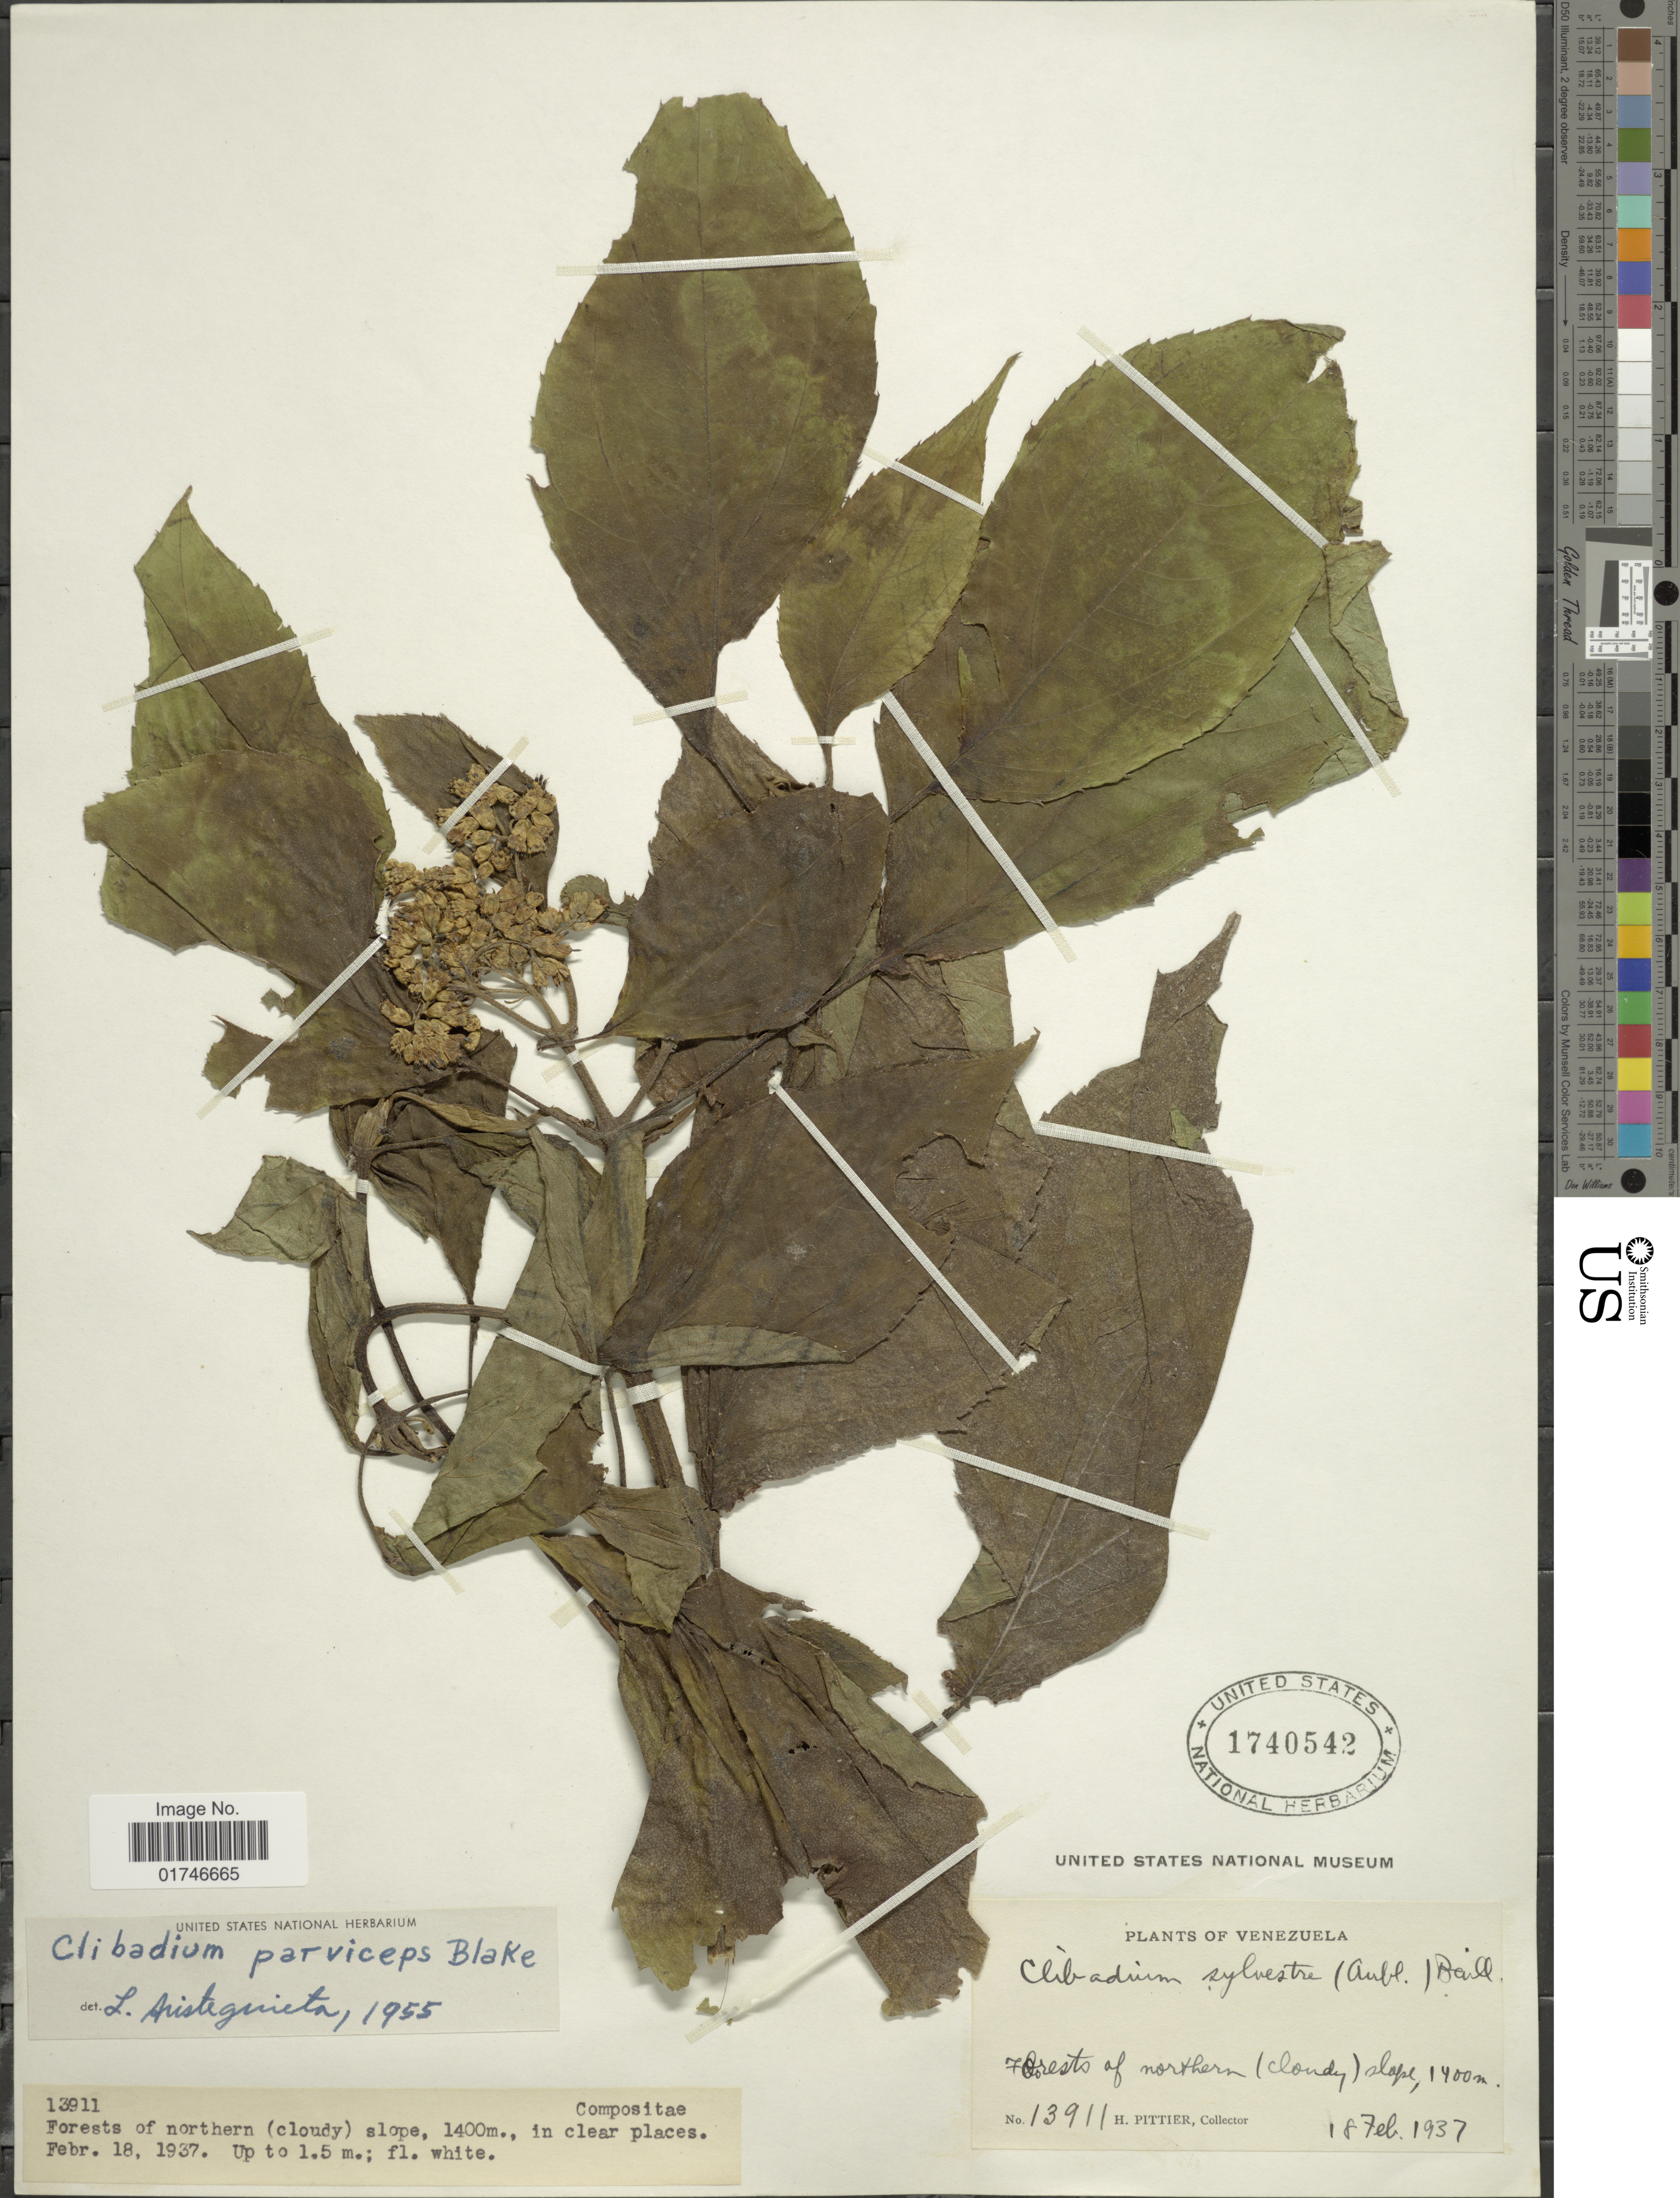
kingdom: Plantae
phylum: Tracheophyta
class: Magnoliopsida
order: Asterales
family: Asteraceae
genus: Clibadium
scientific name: Clibadium parviceps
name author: S.F. Blake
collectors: H. F. Pittier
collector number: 13911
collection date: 1937-02-18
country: Venezuela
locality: Crests of norhtern (cloudy) slope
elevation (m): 1400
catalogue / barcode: US 1740542